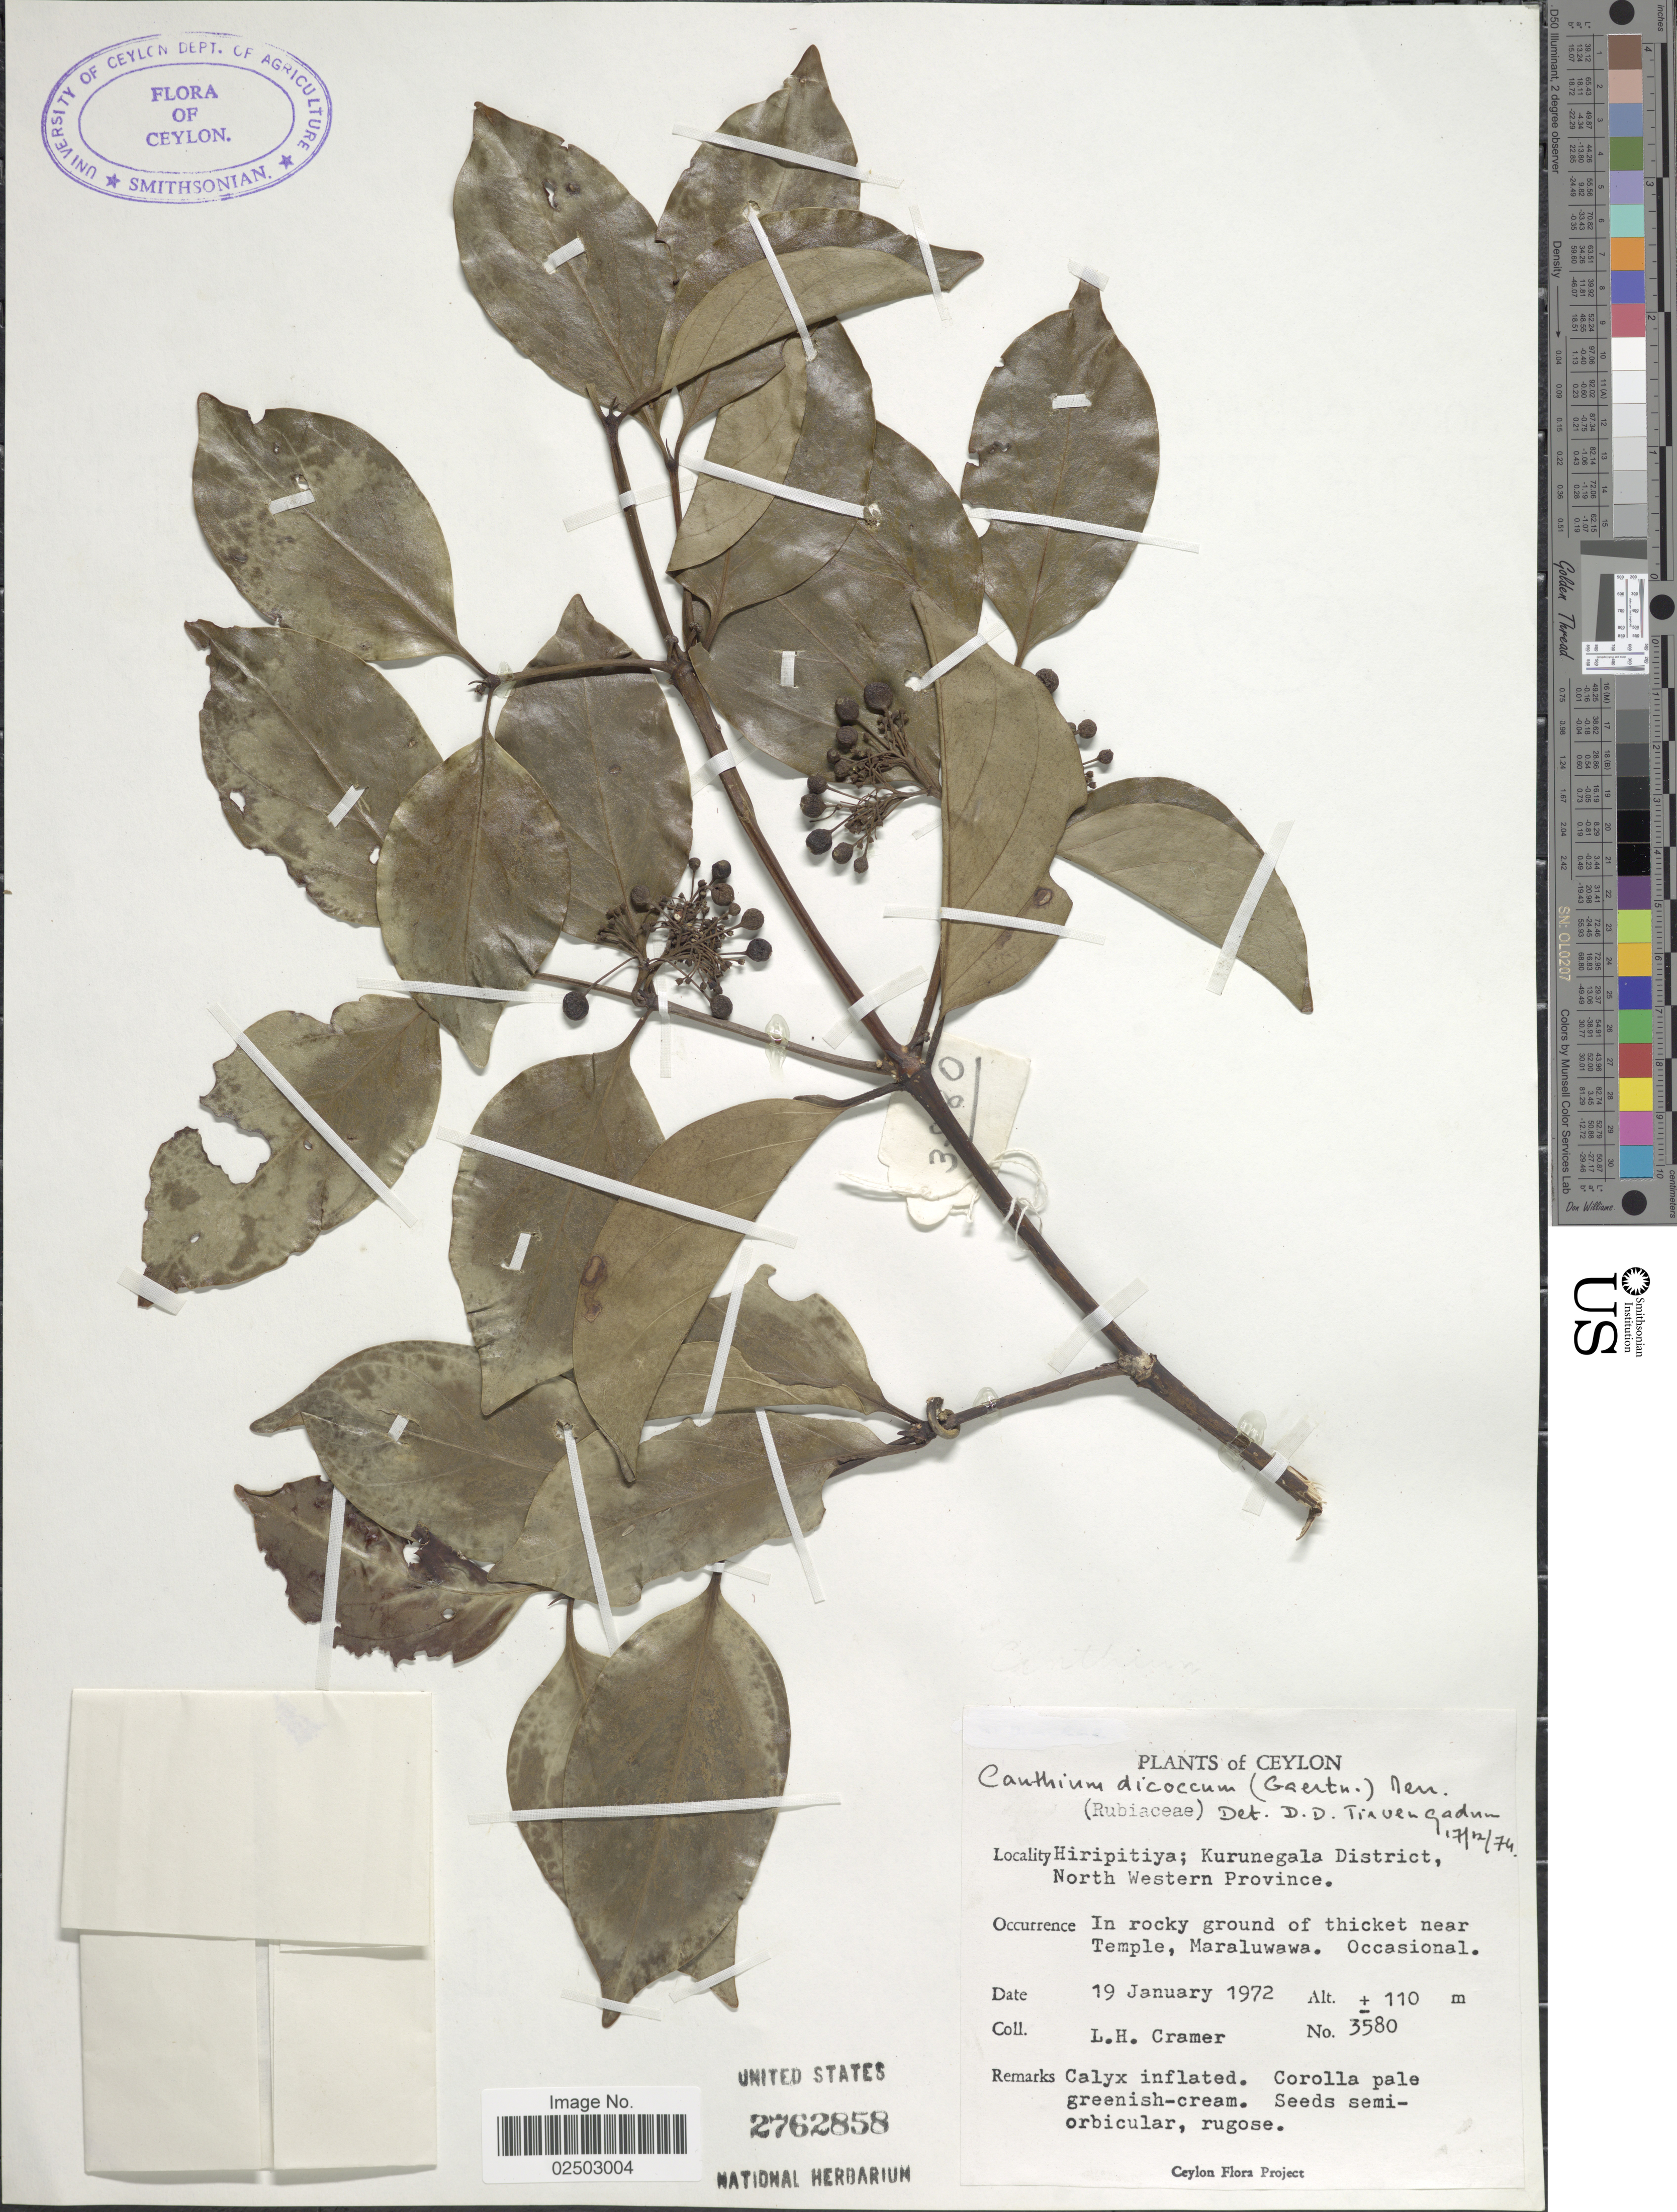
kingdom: Plantae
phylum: Tracheophyta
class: Magnoliopsida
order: Gentianales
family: Rubiaceae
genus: Canthium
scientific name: Canthium dicoccum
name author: (Gaertn.) Merr.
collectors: L. H. Cramer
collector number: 3580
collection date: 1972-01-19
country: Sri Lanka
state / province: North Western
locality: Ceylon, Hiripitiya; Kurunegala District, in rocky ground of thicket near Temple, Maraluwawa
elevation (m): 110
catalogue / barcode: US 2762858